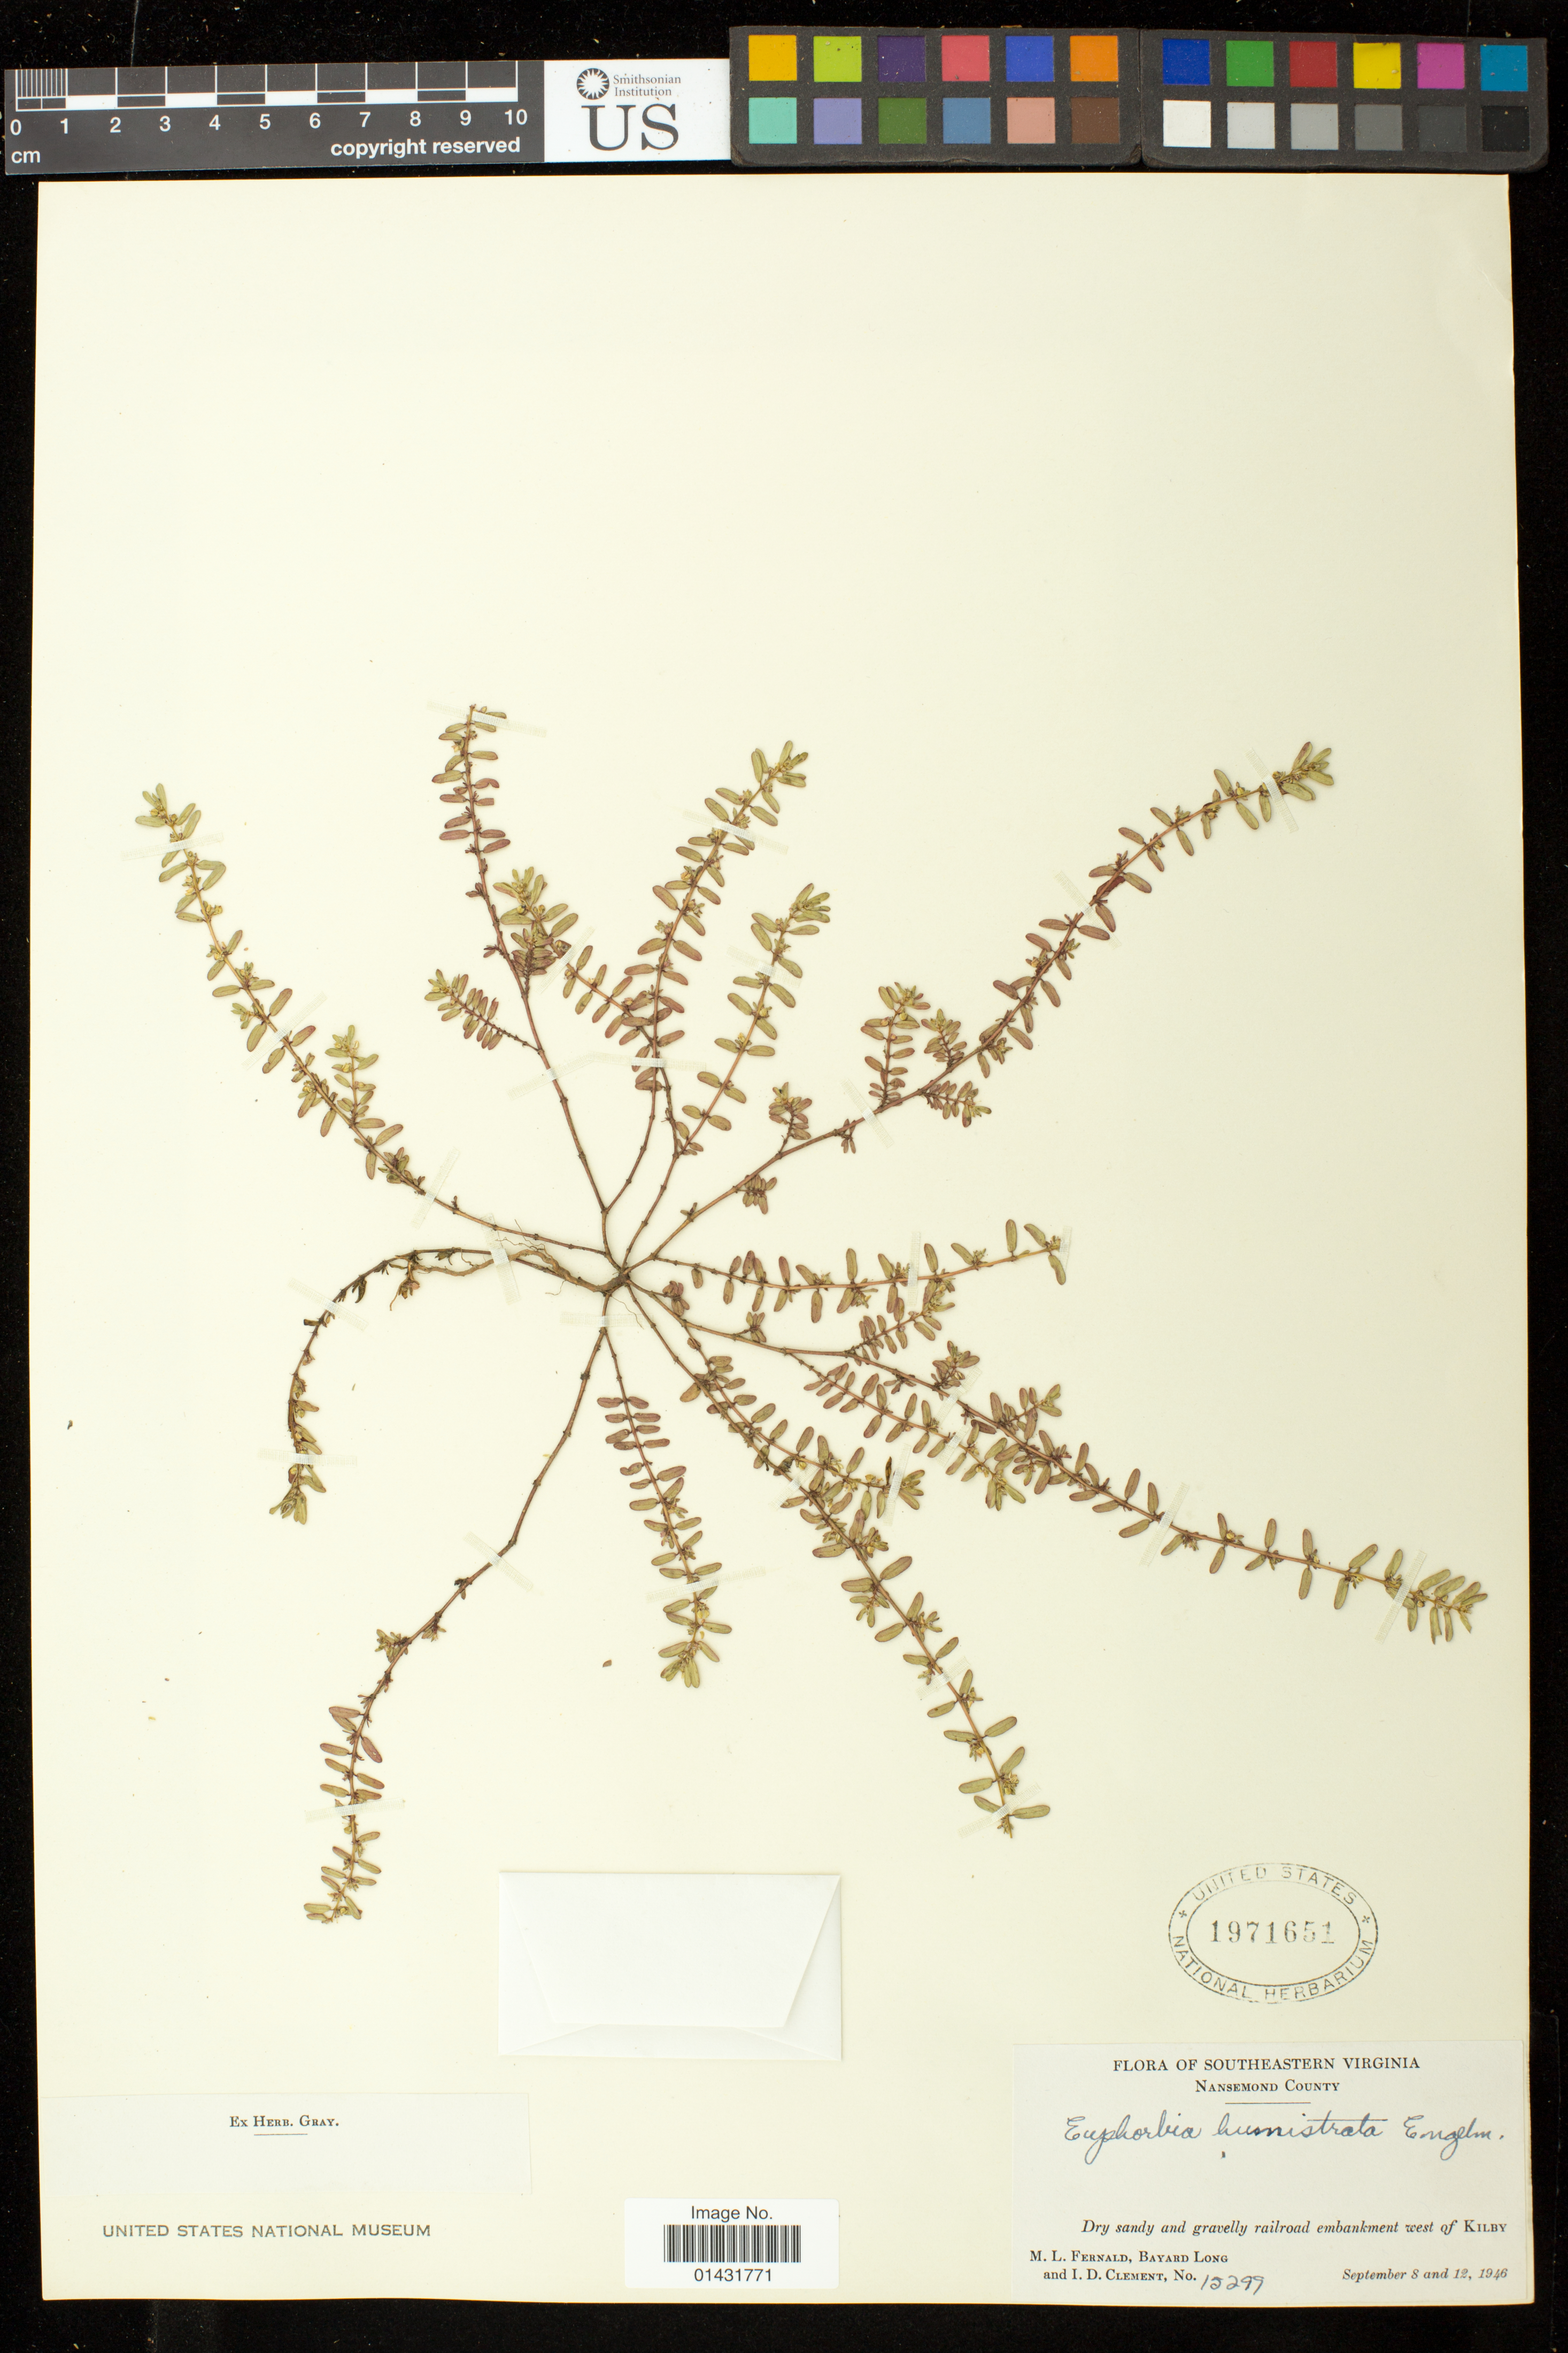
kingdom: Plantae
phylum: Tracheophyta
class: Magnoliopsida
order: Malpighiales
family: Euphorbiaceae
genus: Euphorbia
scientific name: Euphorbia humistrata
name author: Engelm. ex A. Gray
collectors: M. L. Fernald, B. Long & I. Clement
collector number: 15299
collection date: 1946-09-08,1946-09-12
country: United States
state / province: Virginia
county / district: City of Suffolk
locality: Nansemond County; Railroad embankment west of Kilby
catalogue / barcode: US 1971651